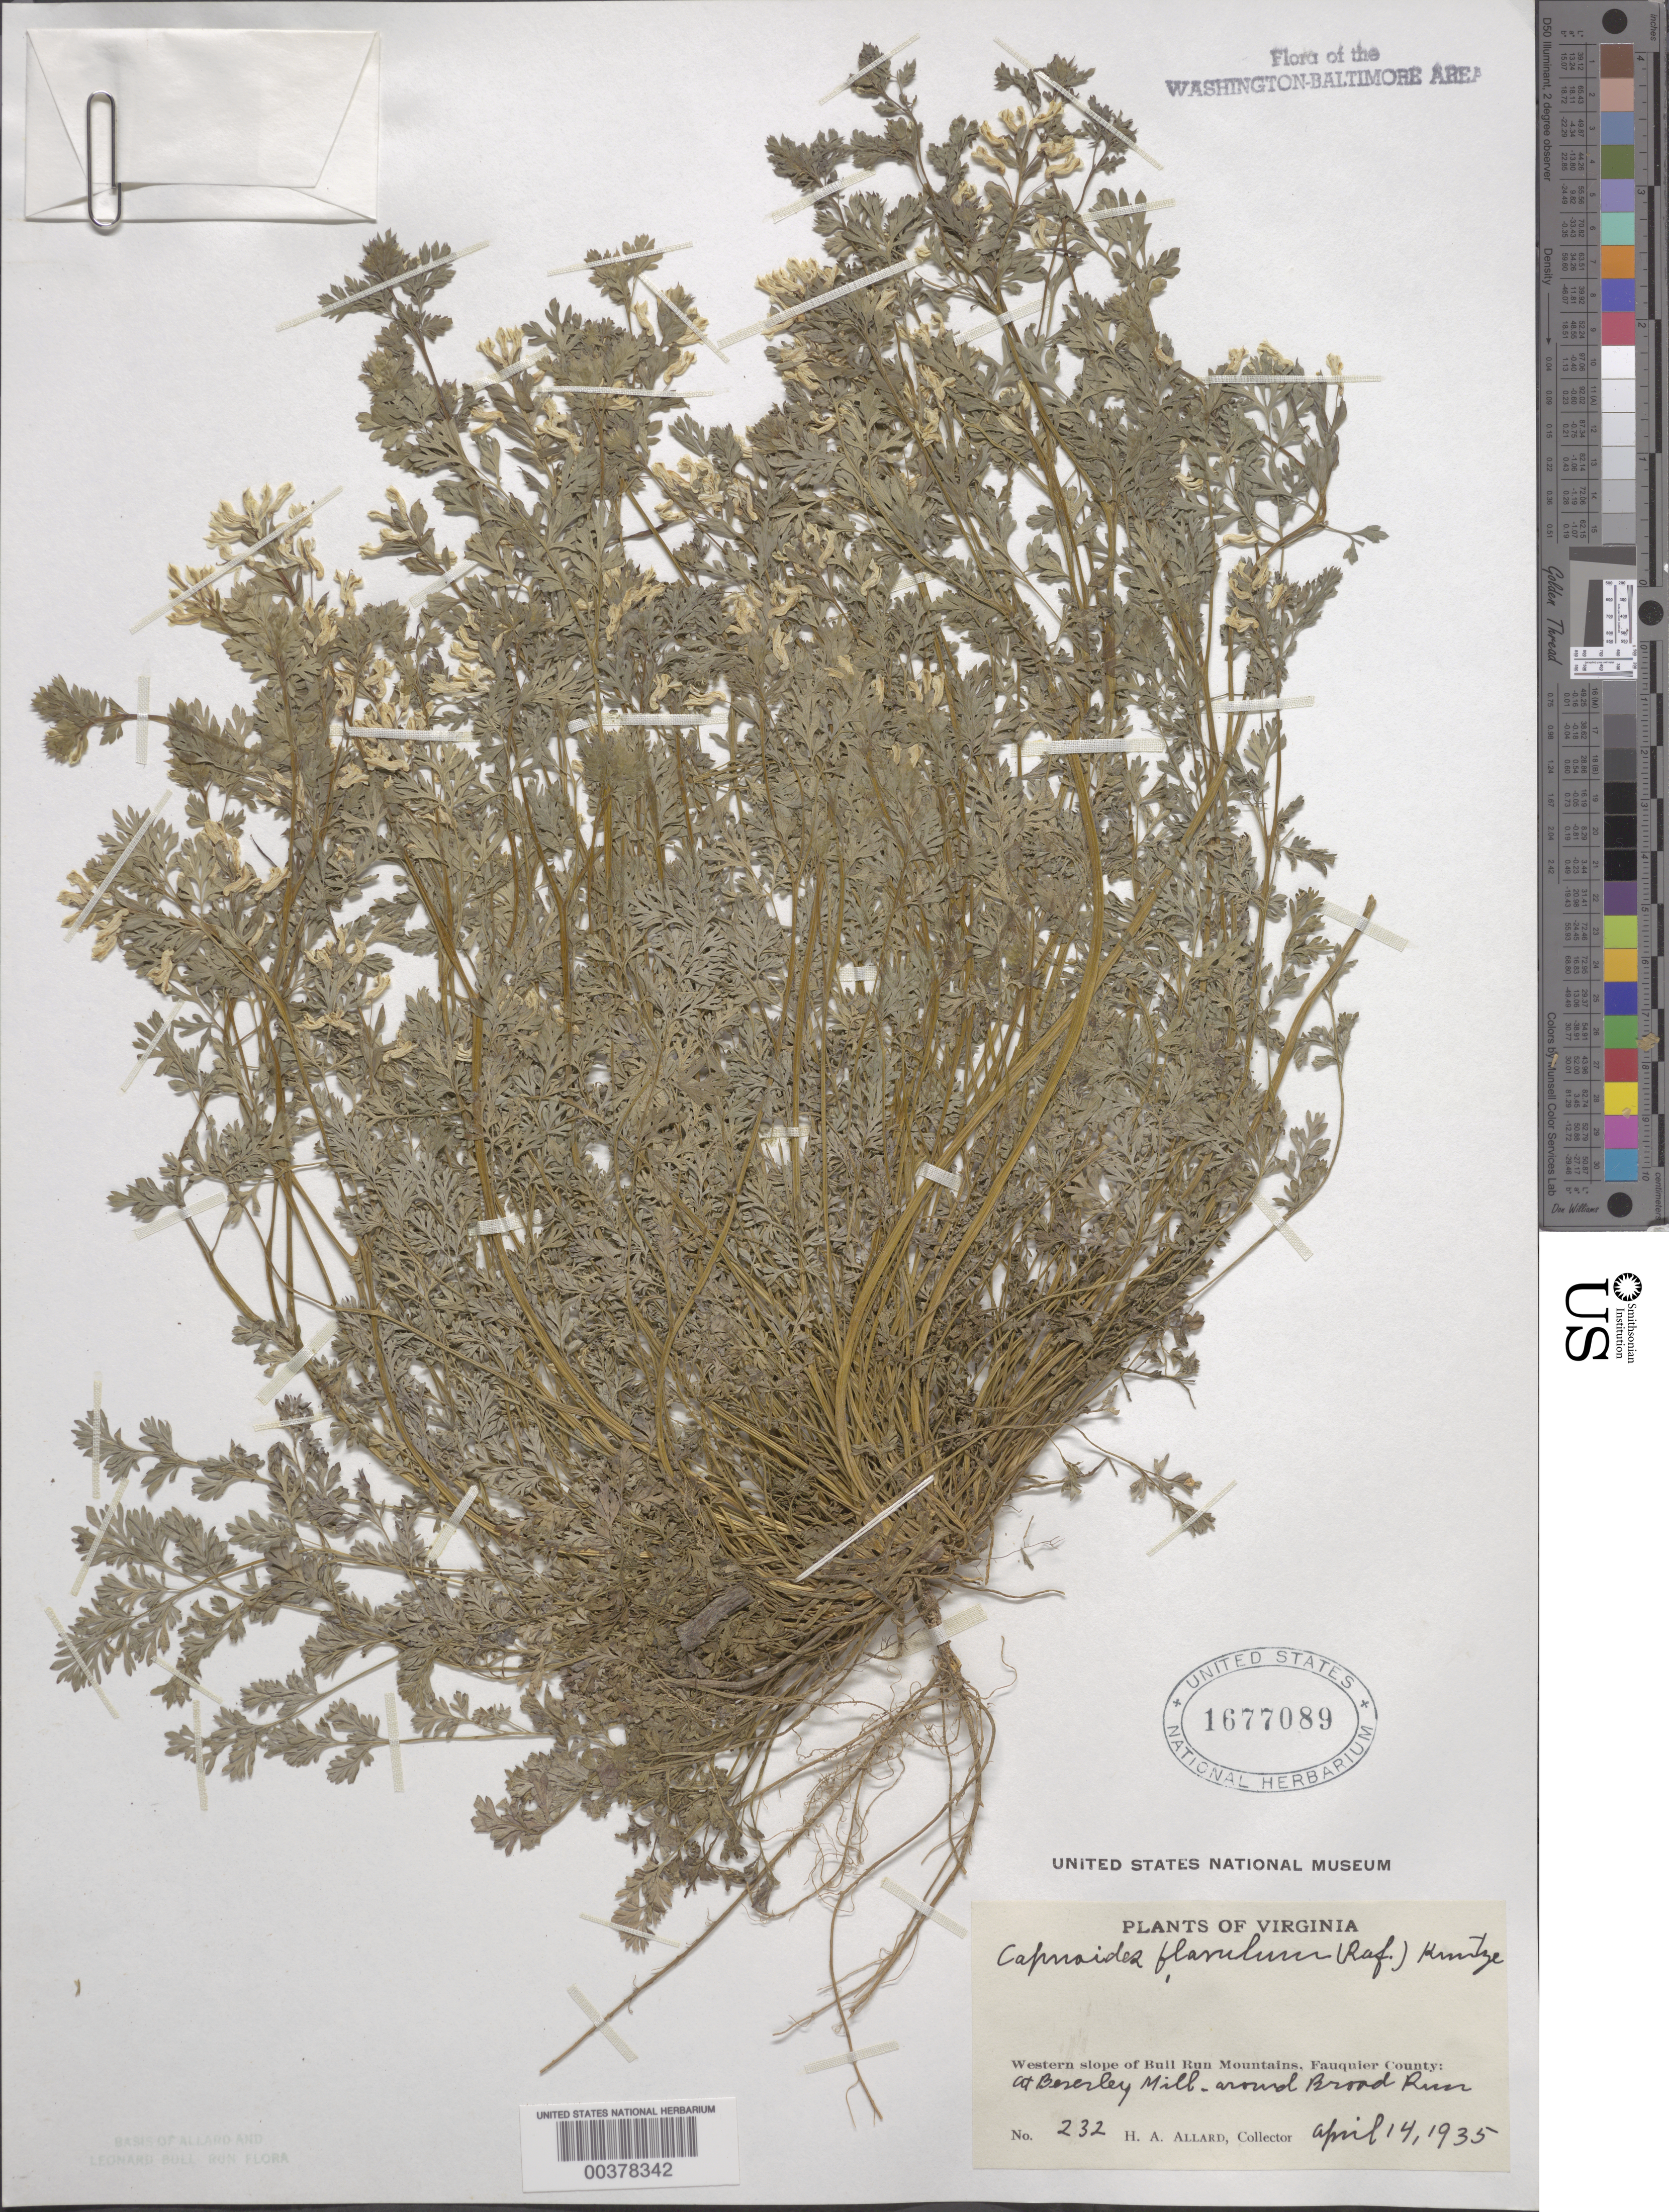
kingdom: Plantae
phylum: Tracheophyta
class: Magnoliopsida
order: Ranunculales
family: Papaveraceae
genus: Corydalis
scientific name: Corydalis flavula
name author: (Raf.) DC.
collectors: H. A. Allard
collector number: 232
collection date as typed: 14 Apr 1935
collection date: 1935-04-14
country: United States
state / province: Virginia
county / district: Fauquier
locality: Broad Run below Beverley Mill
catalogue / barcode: US 1677089